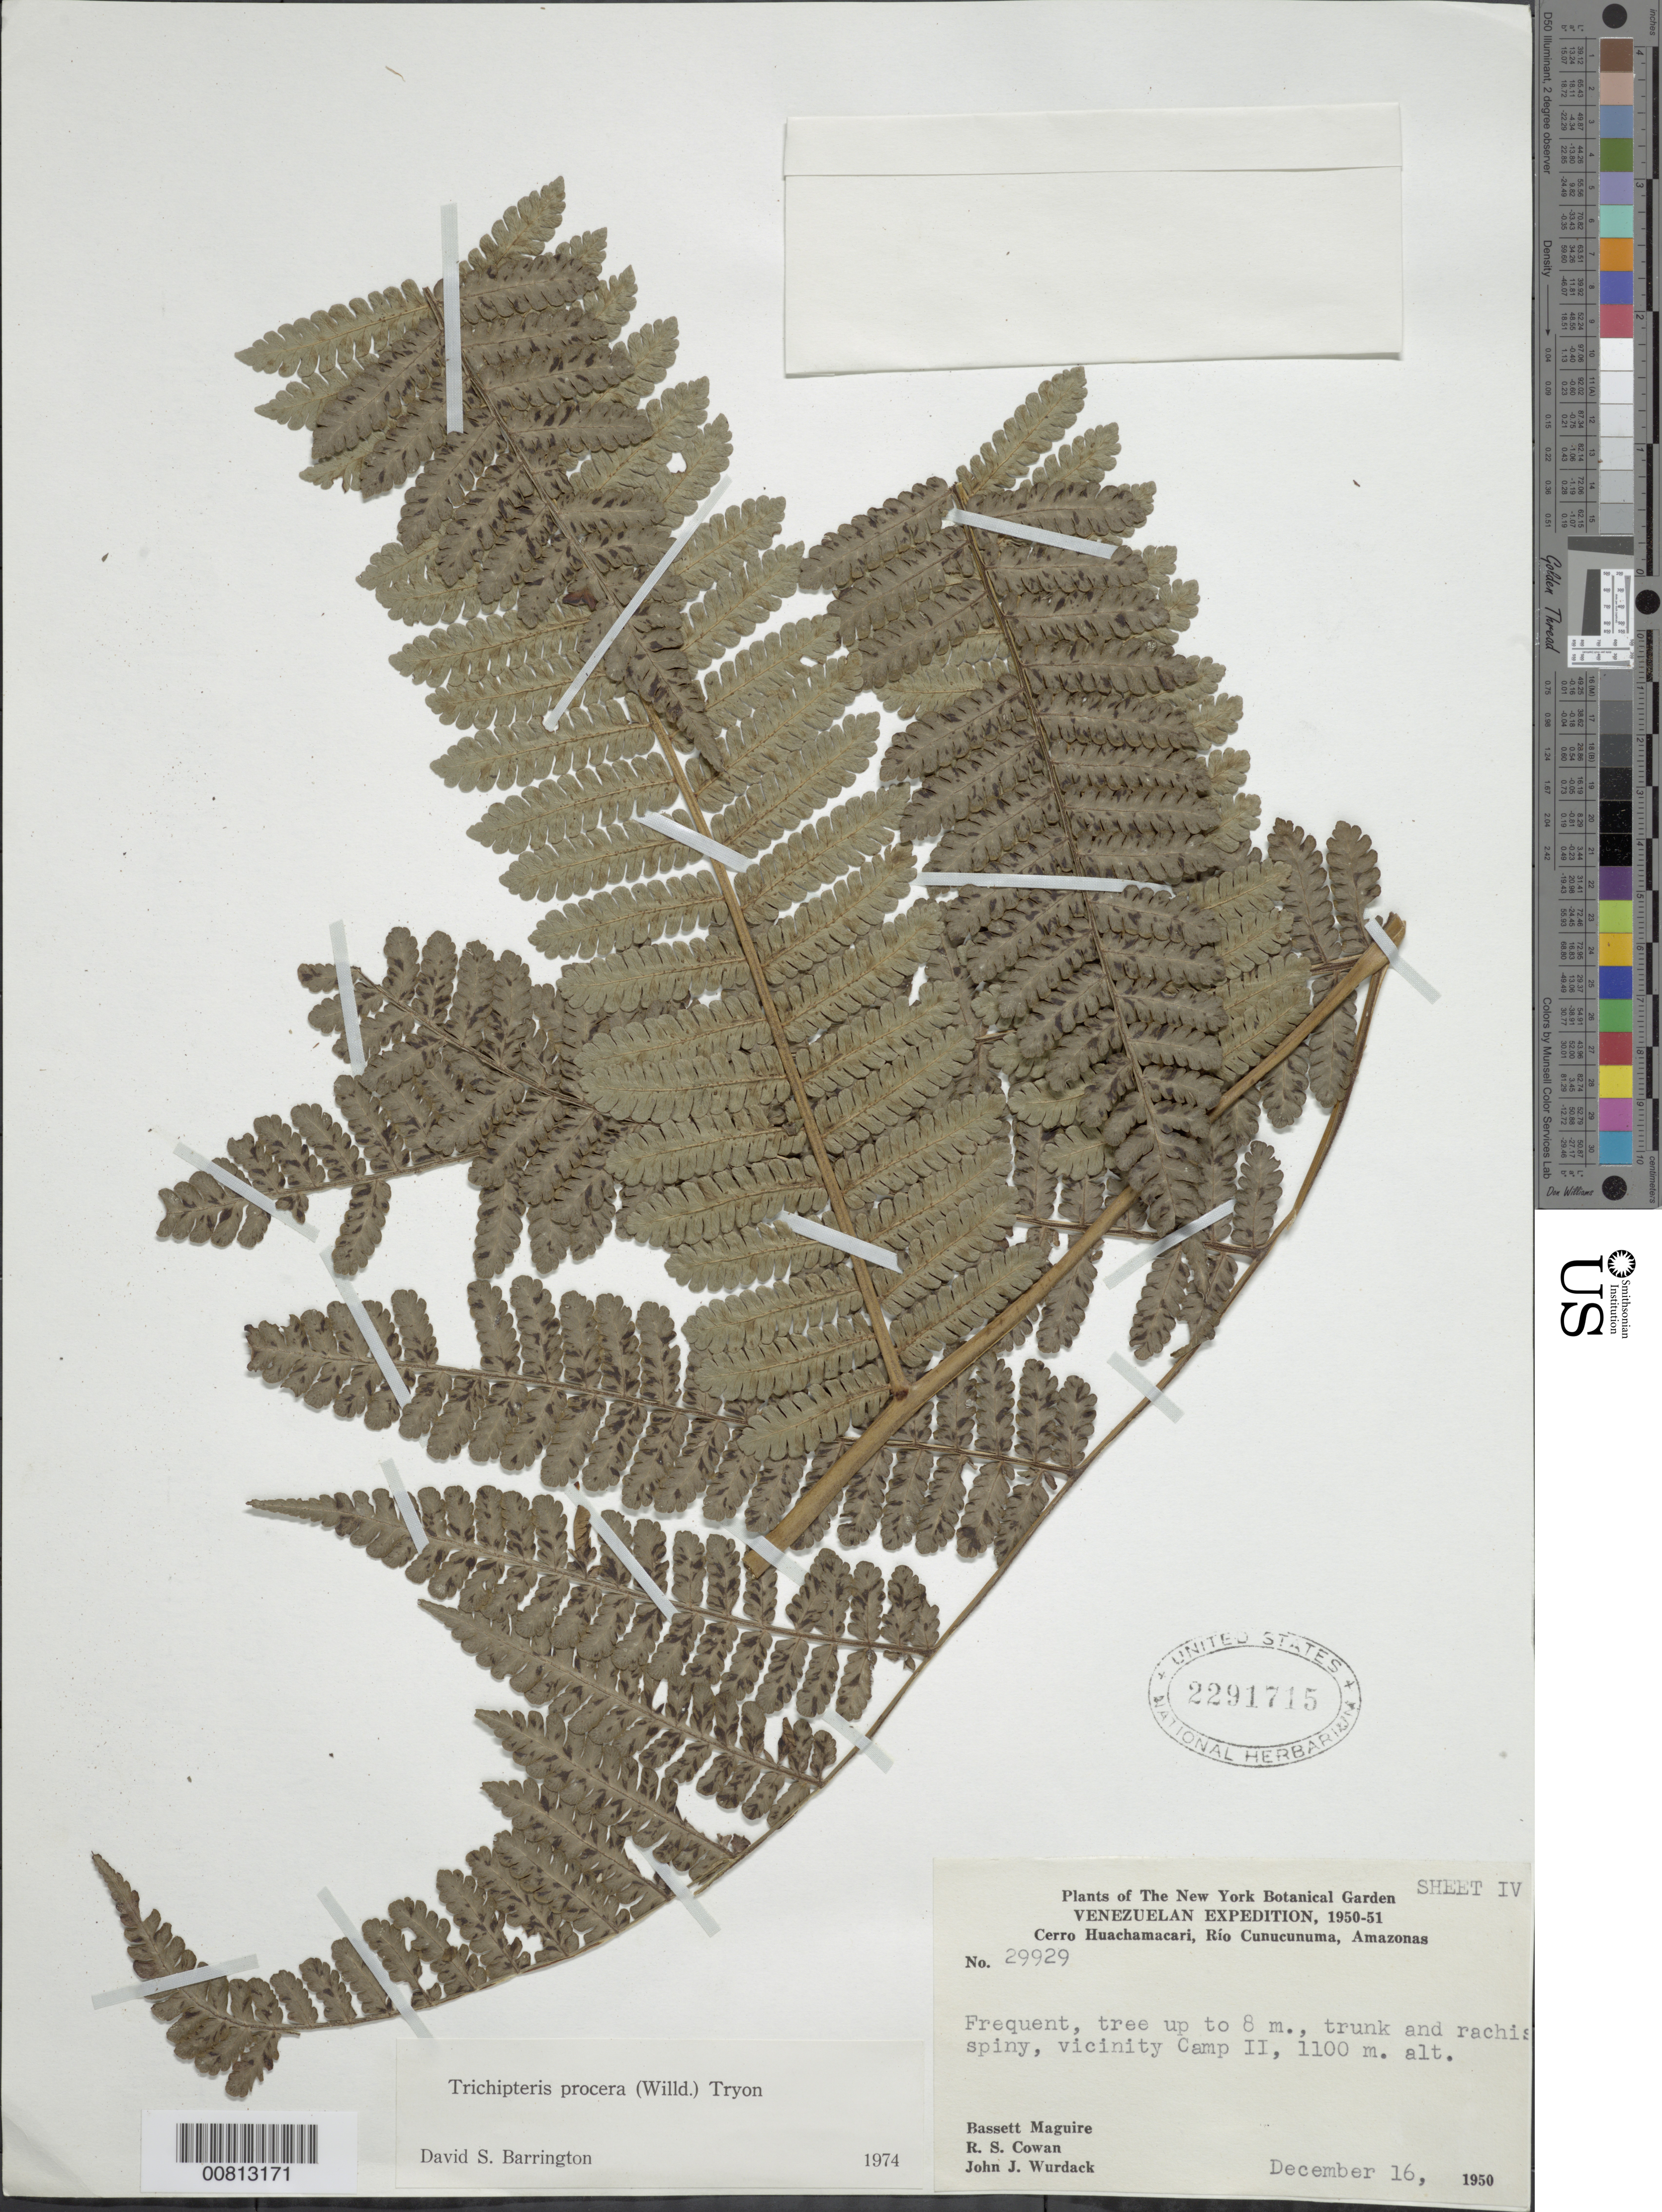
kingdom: Plantae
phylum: Tracheophyta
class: Polypodiopsida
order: Cyatheales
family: Cyatheaceae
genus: Cyathea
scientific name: Cyathea pungens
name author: (Willd.) Domin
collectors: B. Maguire, R. S. Cowan & J. J. Wurdack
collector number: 29929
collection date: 1950-12-16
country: Venezuela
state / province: Amazonas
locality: Cerro Huachamacari, Rio Cunucunuma, trunk and rachis spiny, vicinity Camp II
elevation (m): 1100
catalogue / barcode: US 2291715